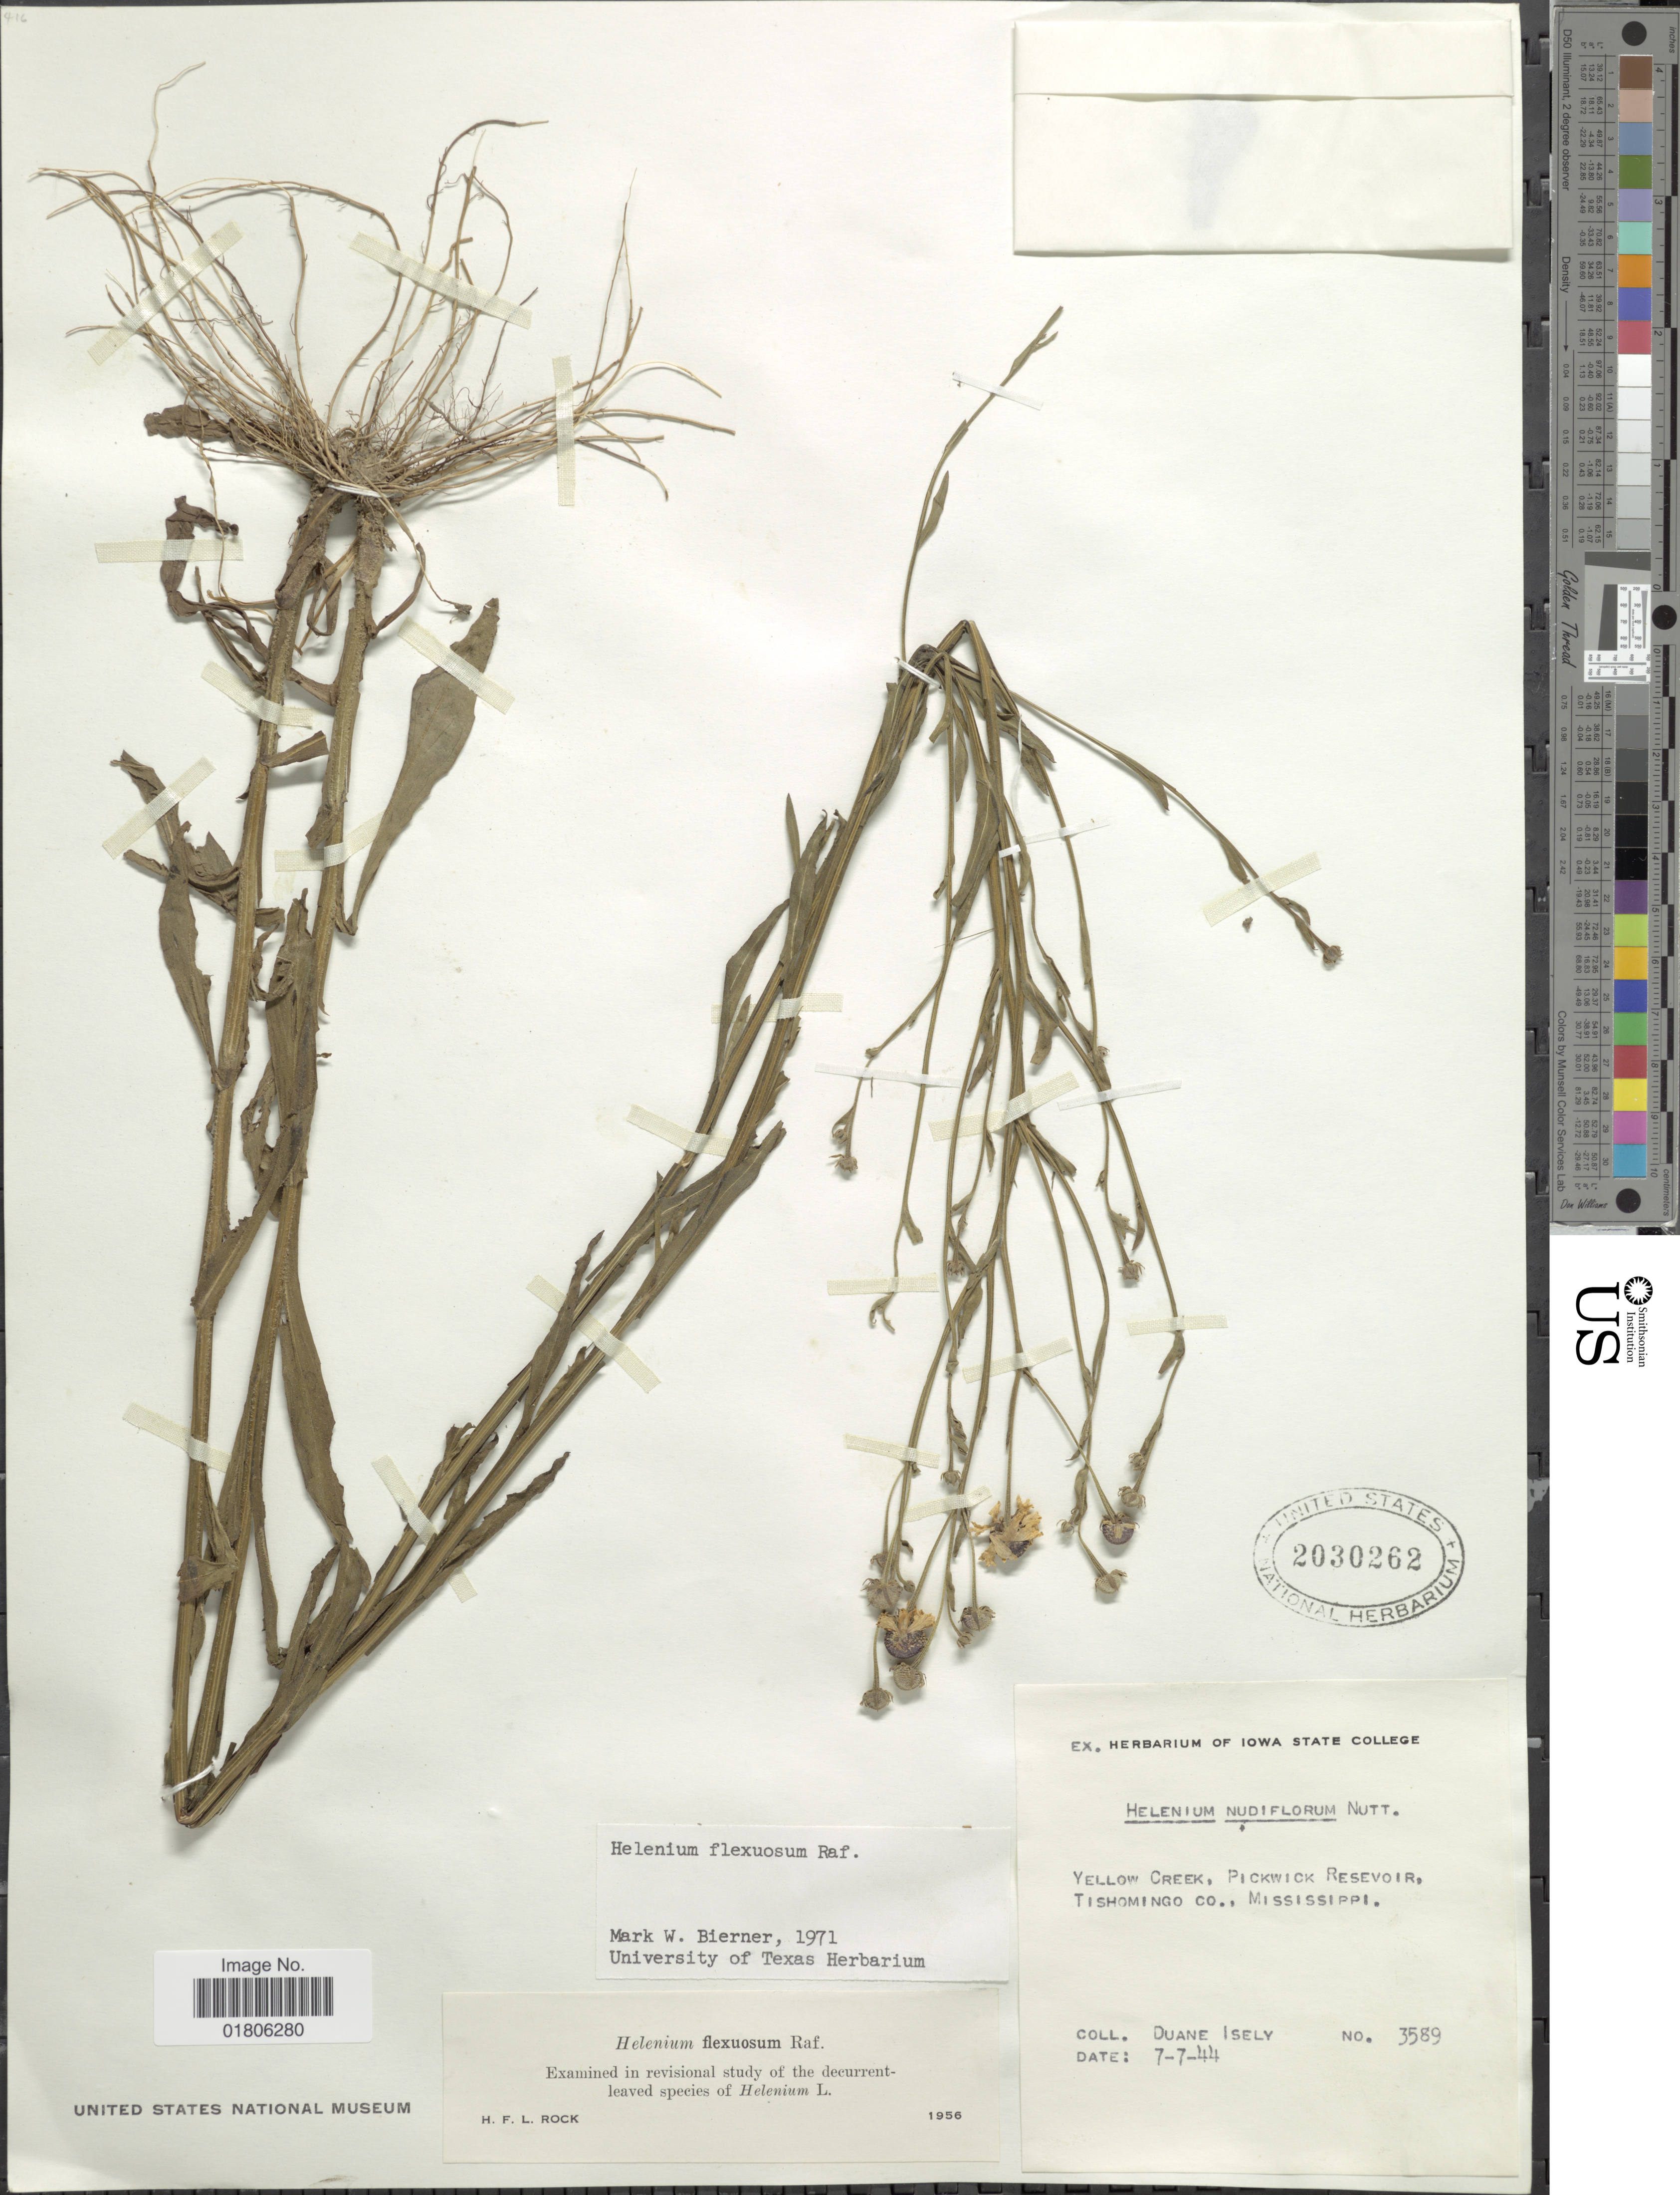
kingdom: Plantae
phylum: Tracheophyta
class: Magnoliopsida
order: Asterales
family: Asteraceae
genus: Helenium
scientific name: Helenium flexuosum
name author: Raf.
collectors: D. Isely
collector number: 3589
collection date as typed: Transcribed d/m/y: 7/7/44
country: United States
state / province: Mississippi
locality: Yellow Creek, Pickwick Resrvoir, Tishimingo Co.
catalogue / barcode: US 2030262